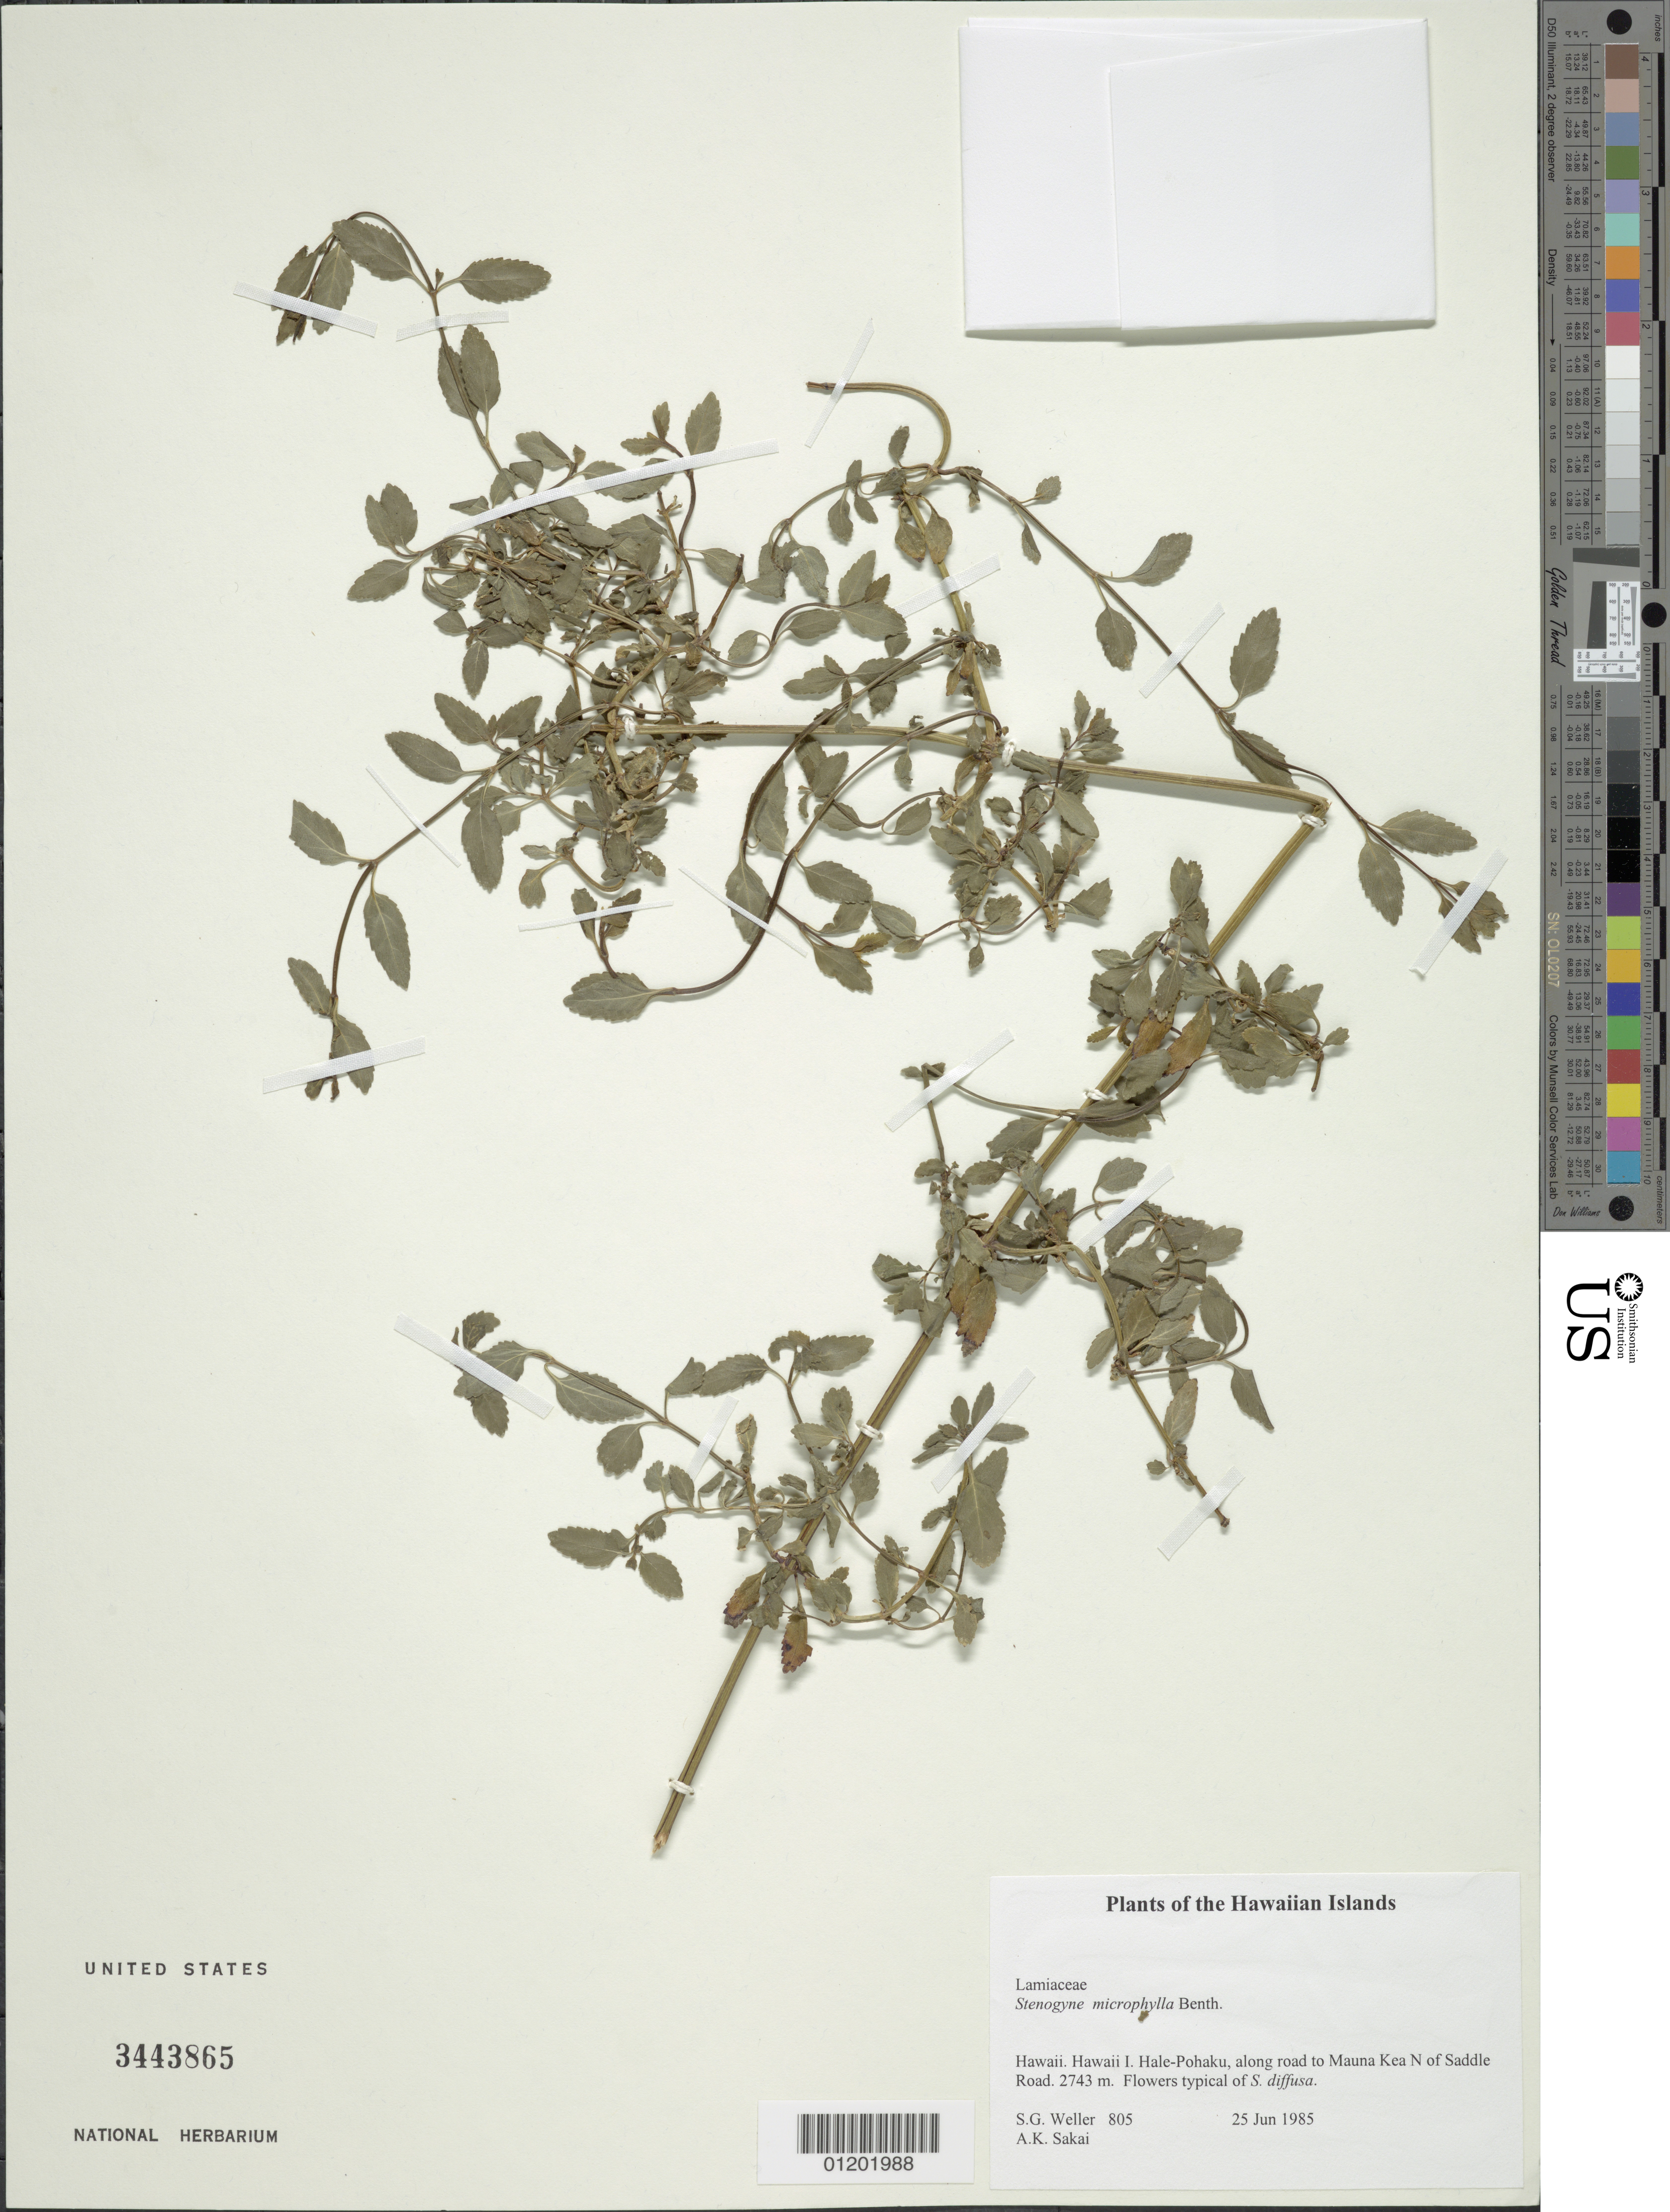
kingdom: Plantae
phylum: Tracheophyta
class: Magnoliopsida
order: Lamiales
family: Lamiaceae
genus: Stenogyne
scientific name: Stenogyne microphylla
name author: Benth.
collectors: S. G. Weller & A. Sakai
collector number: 805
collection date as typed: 25 Jun 1985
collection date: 1985-06-25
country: United States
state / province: Hawaii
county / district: Hawaii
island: Hawaii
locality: Hale-Pohaku, along road to Mauna Kea N of Saddle Road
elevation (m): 2743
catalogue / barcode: US 3443865